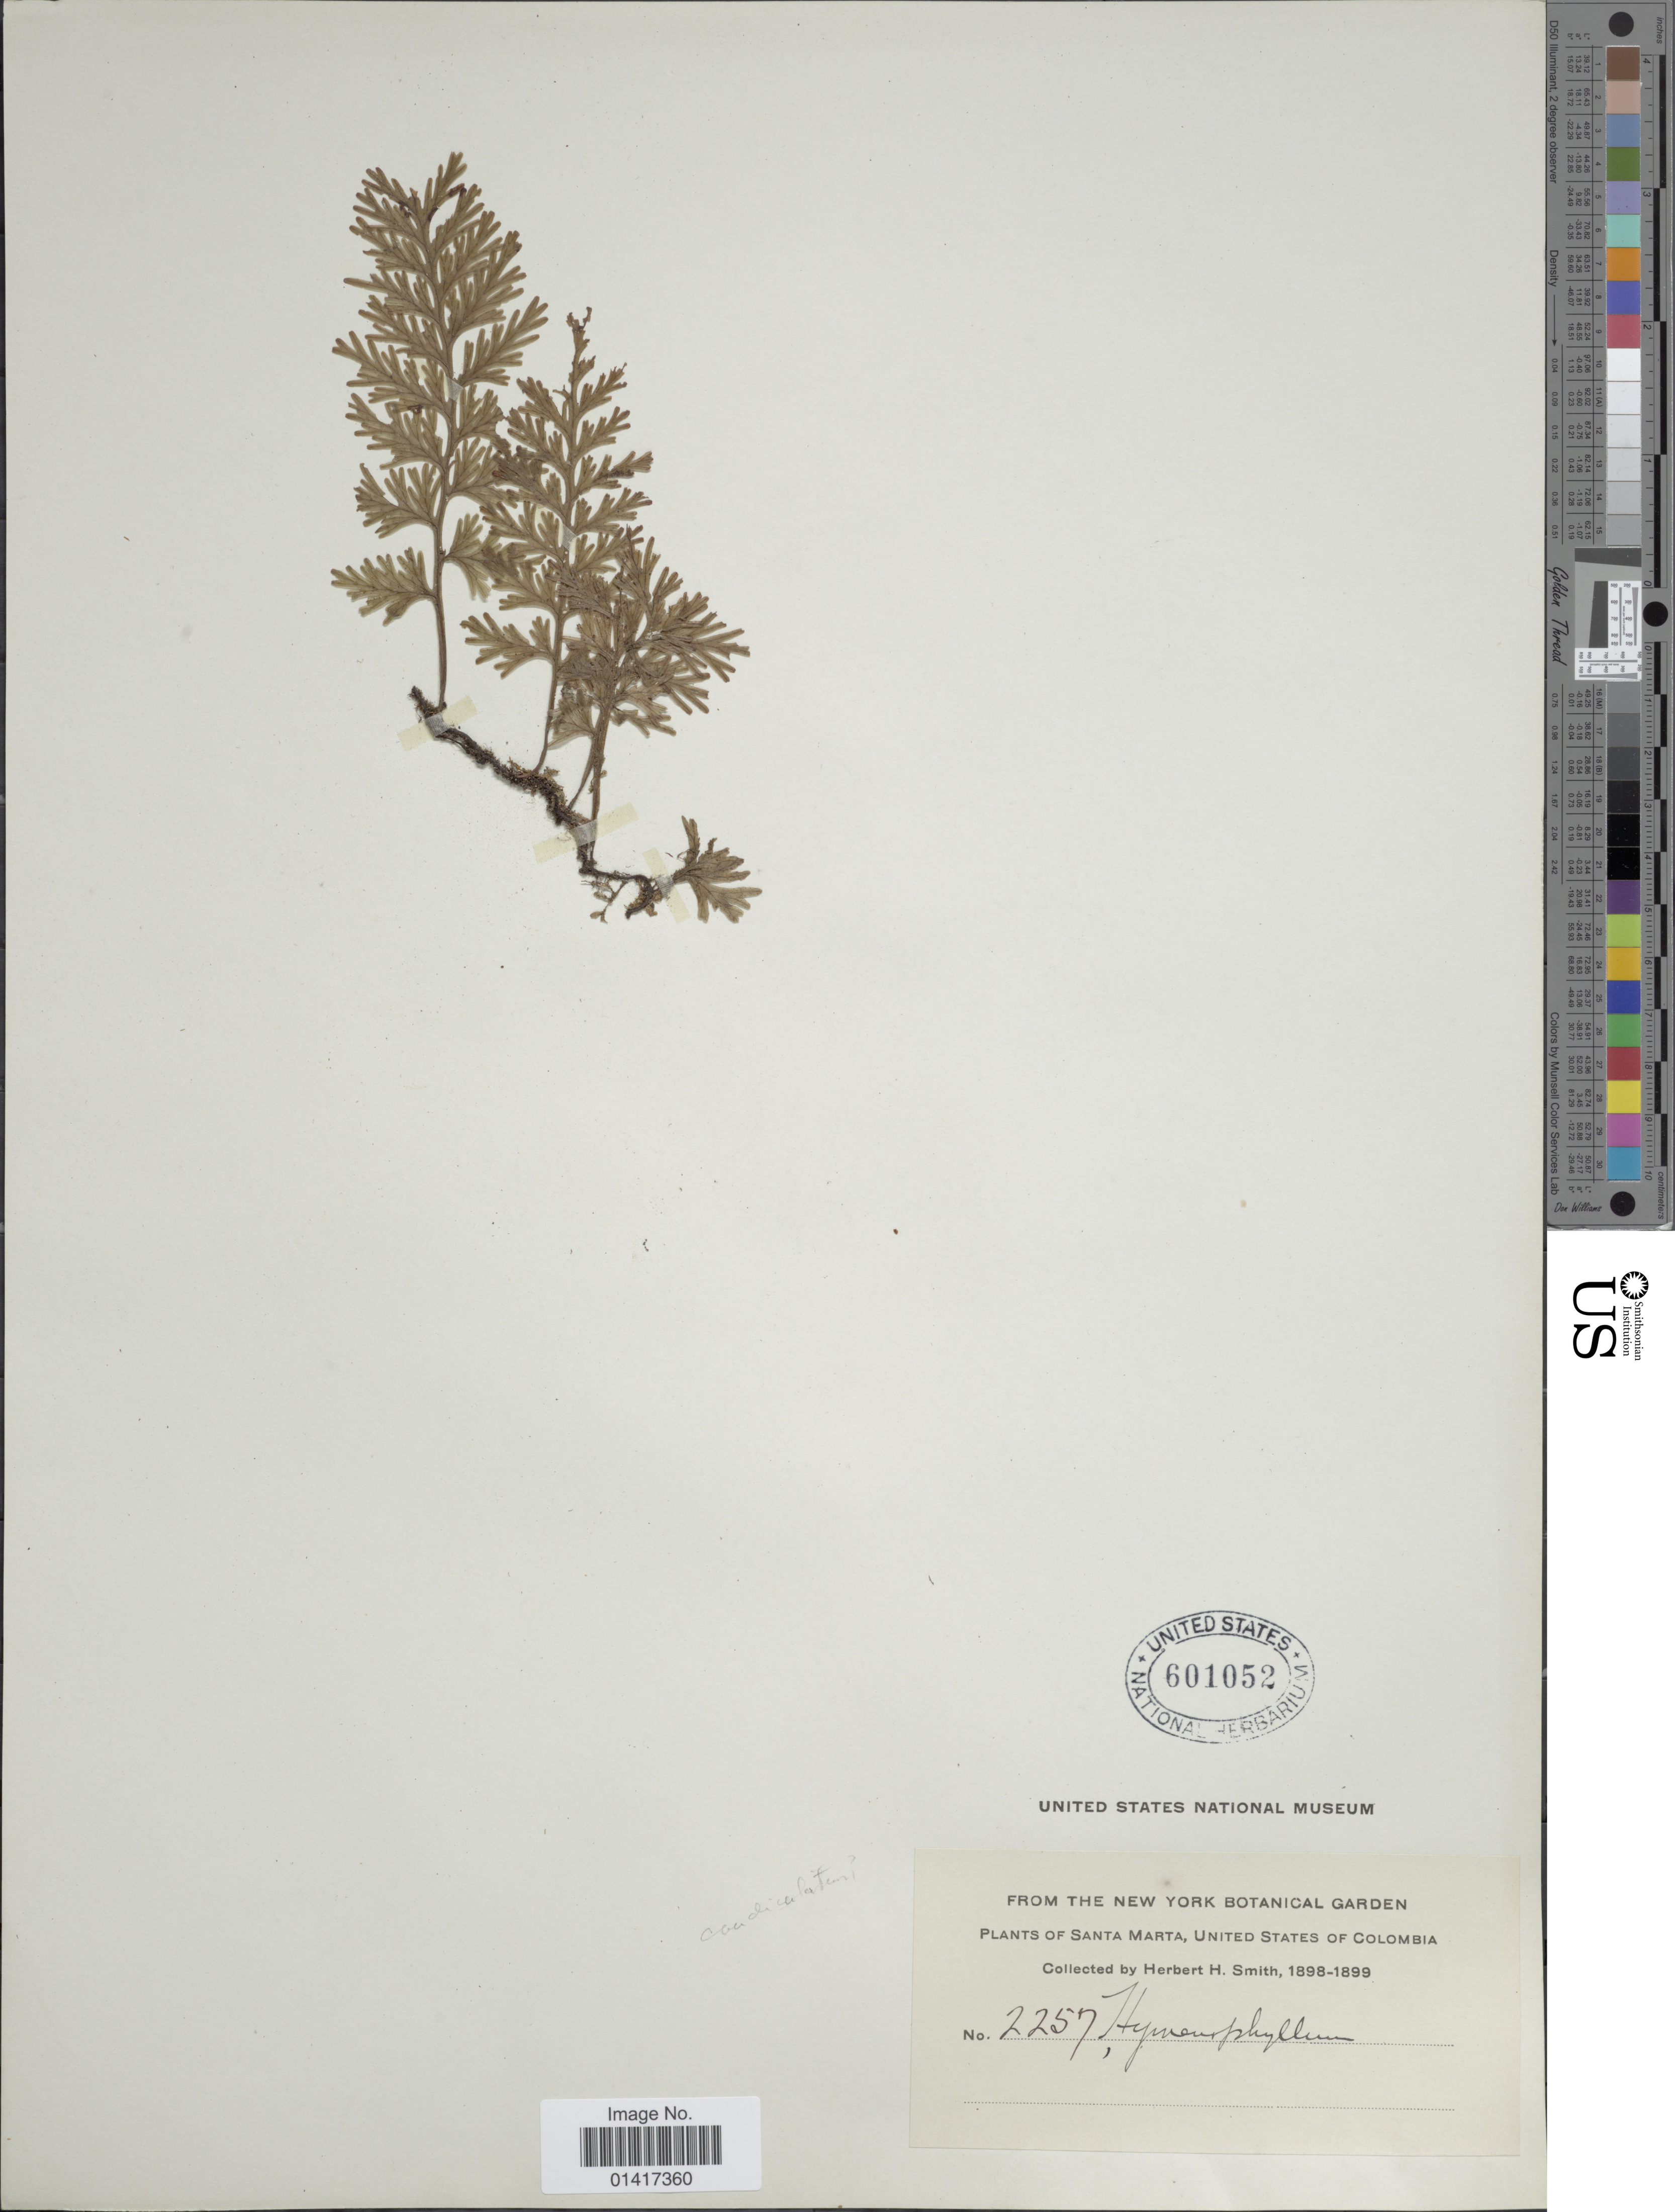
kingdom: Plantae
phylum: Tracheophyta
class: Polypodiopsida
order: Hymenophyllales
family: Hymenophyllaceae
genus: Hymenophyllum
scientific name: Hymenophyllum sp.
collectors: Herbert H. Smith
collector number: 2257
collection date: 1898/1899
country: Colombia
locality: Santa Marta, United States of Colombia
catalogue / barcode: US 601052